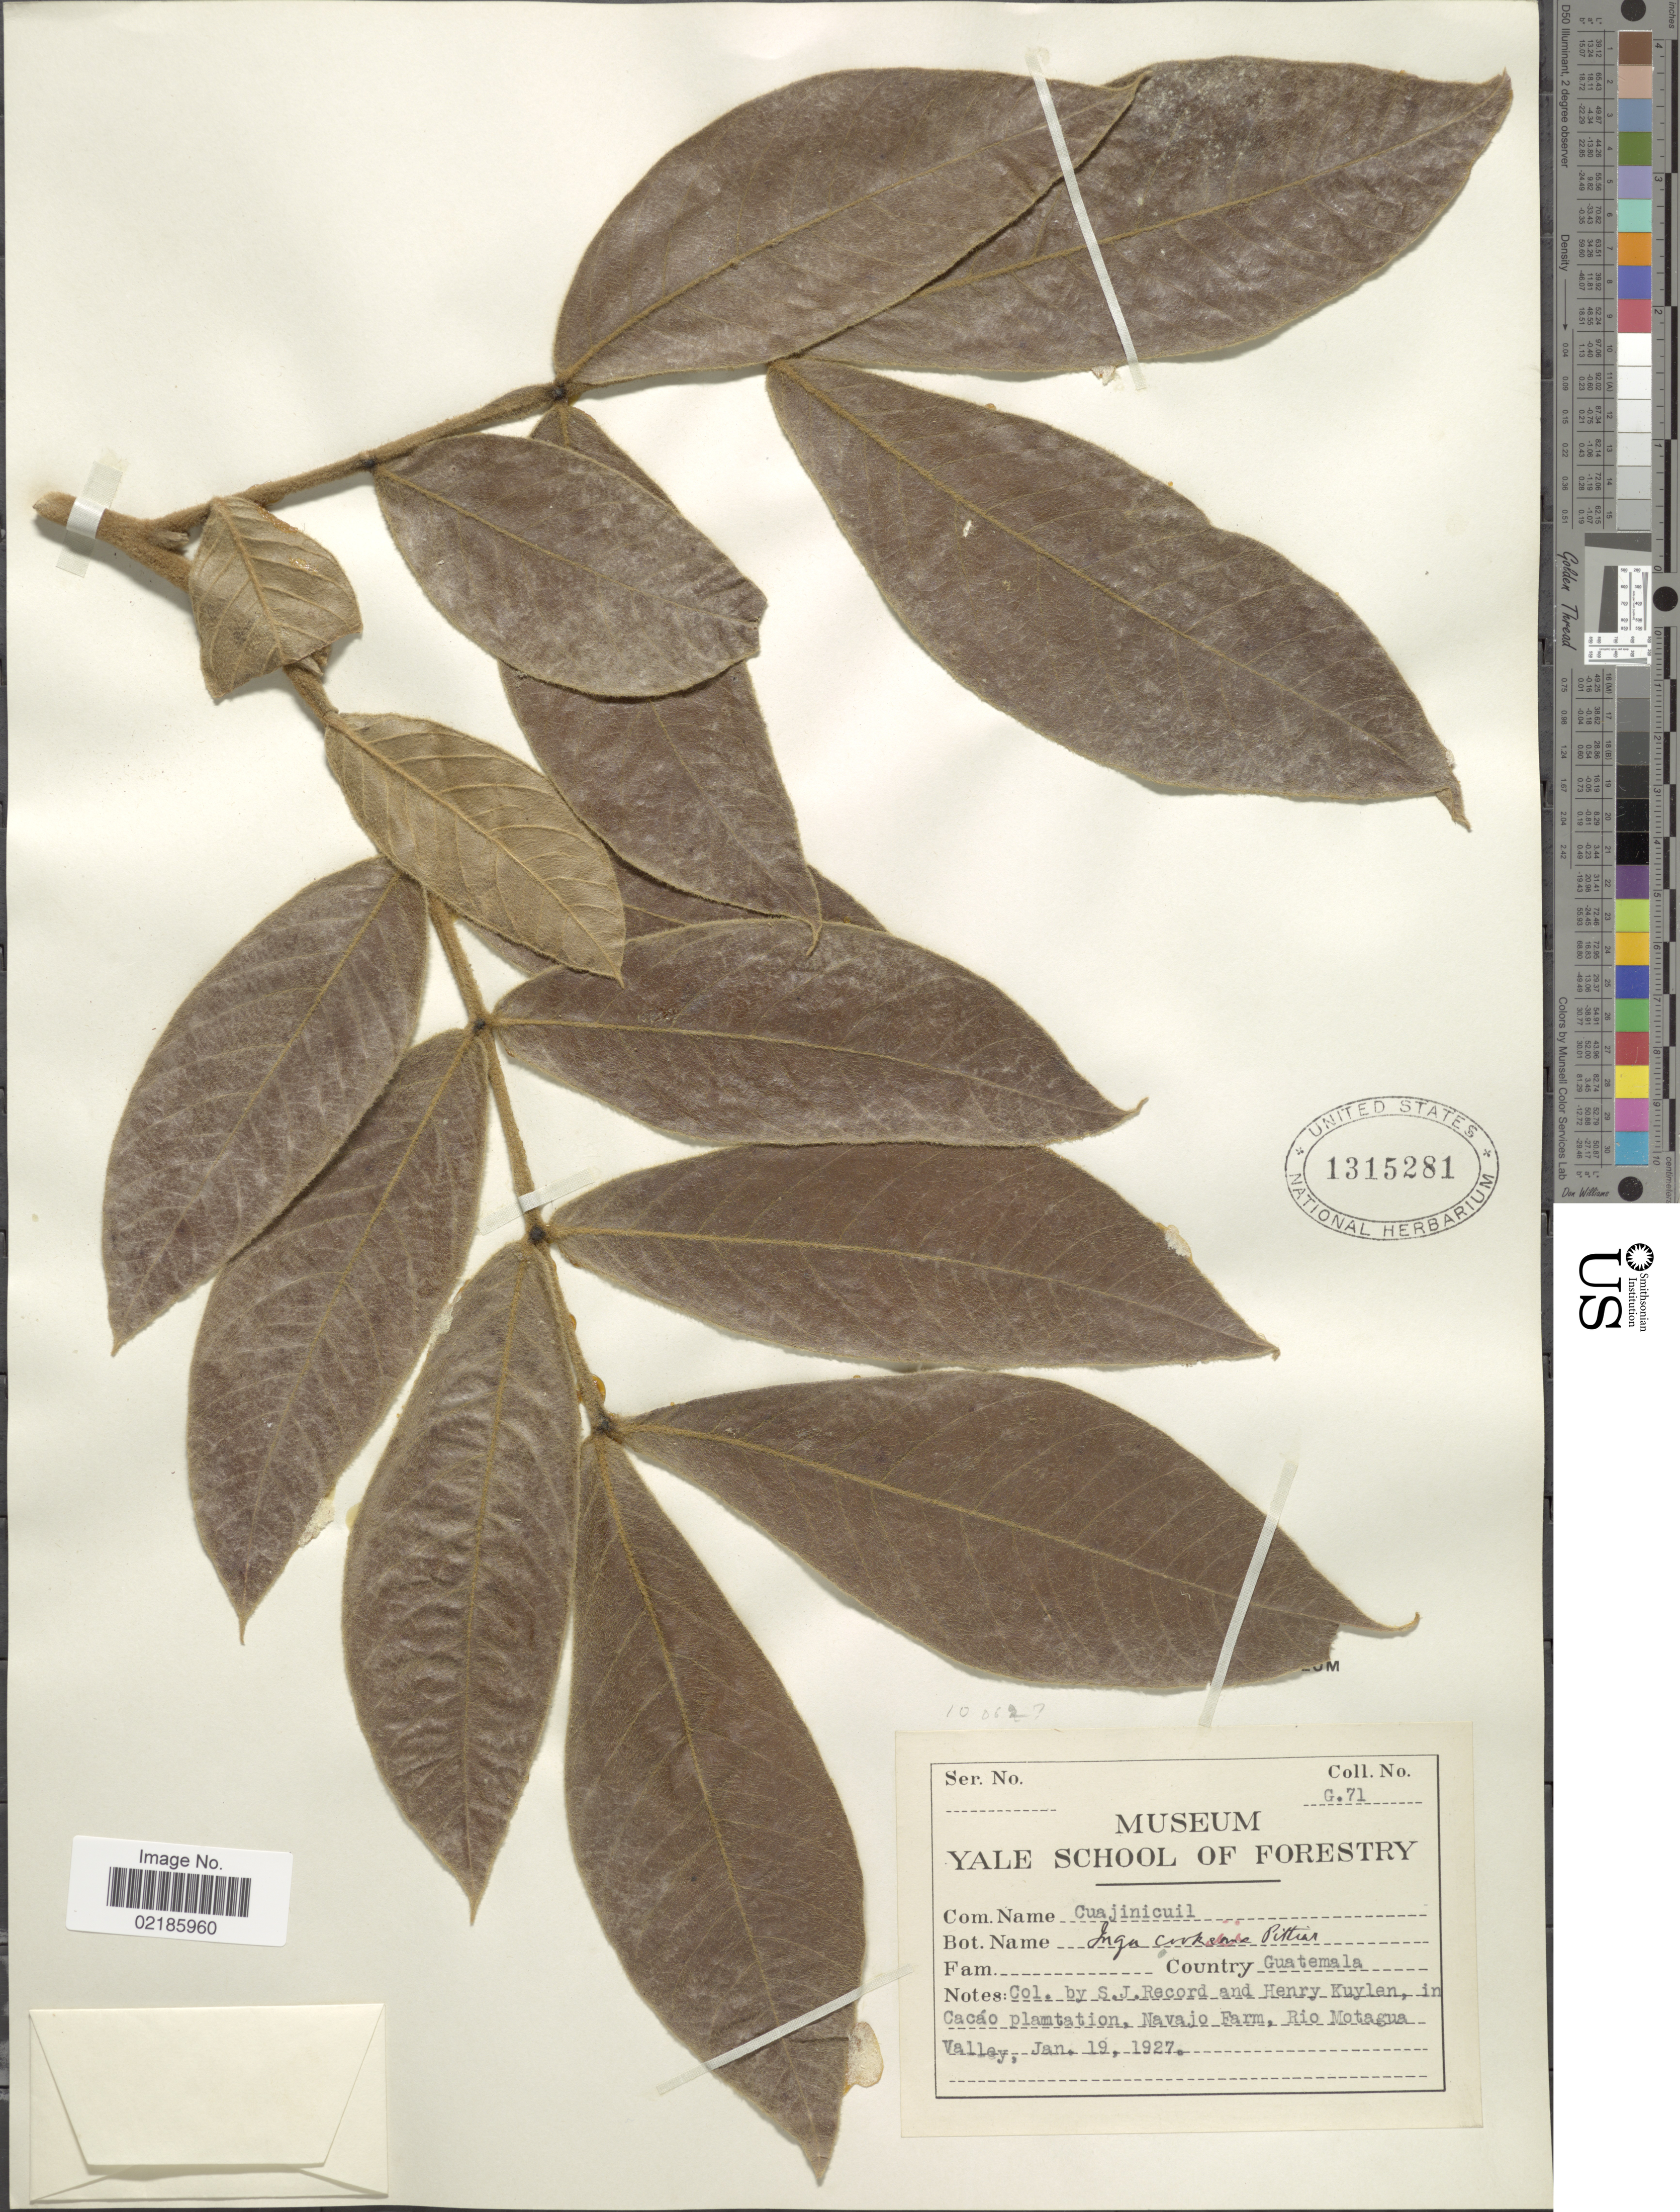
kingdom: Plantae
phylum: Tracheophyta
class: Magnoliopsida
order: Fabales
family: Fabaceae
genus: Inga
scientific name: Inga cookii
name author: Pittier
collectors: S. J. Record & H. Kuylen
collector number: G.71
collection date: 1927-01-19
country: Guatemala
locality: In cocao plantation, navajo Farm, Rio Motagua Valley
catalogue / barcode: US 1315281